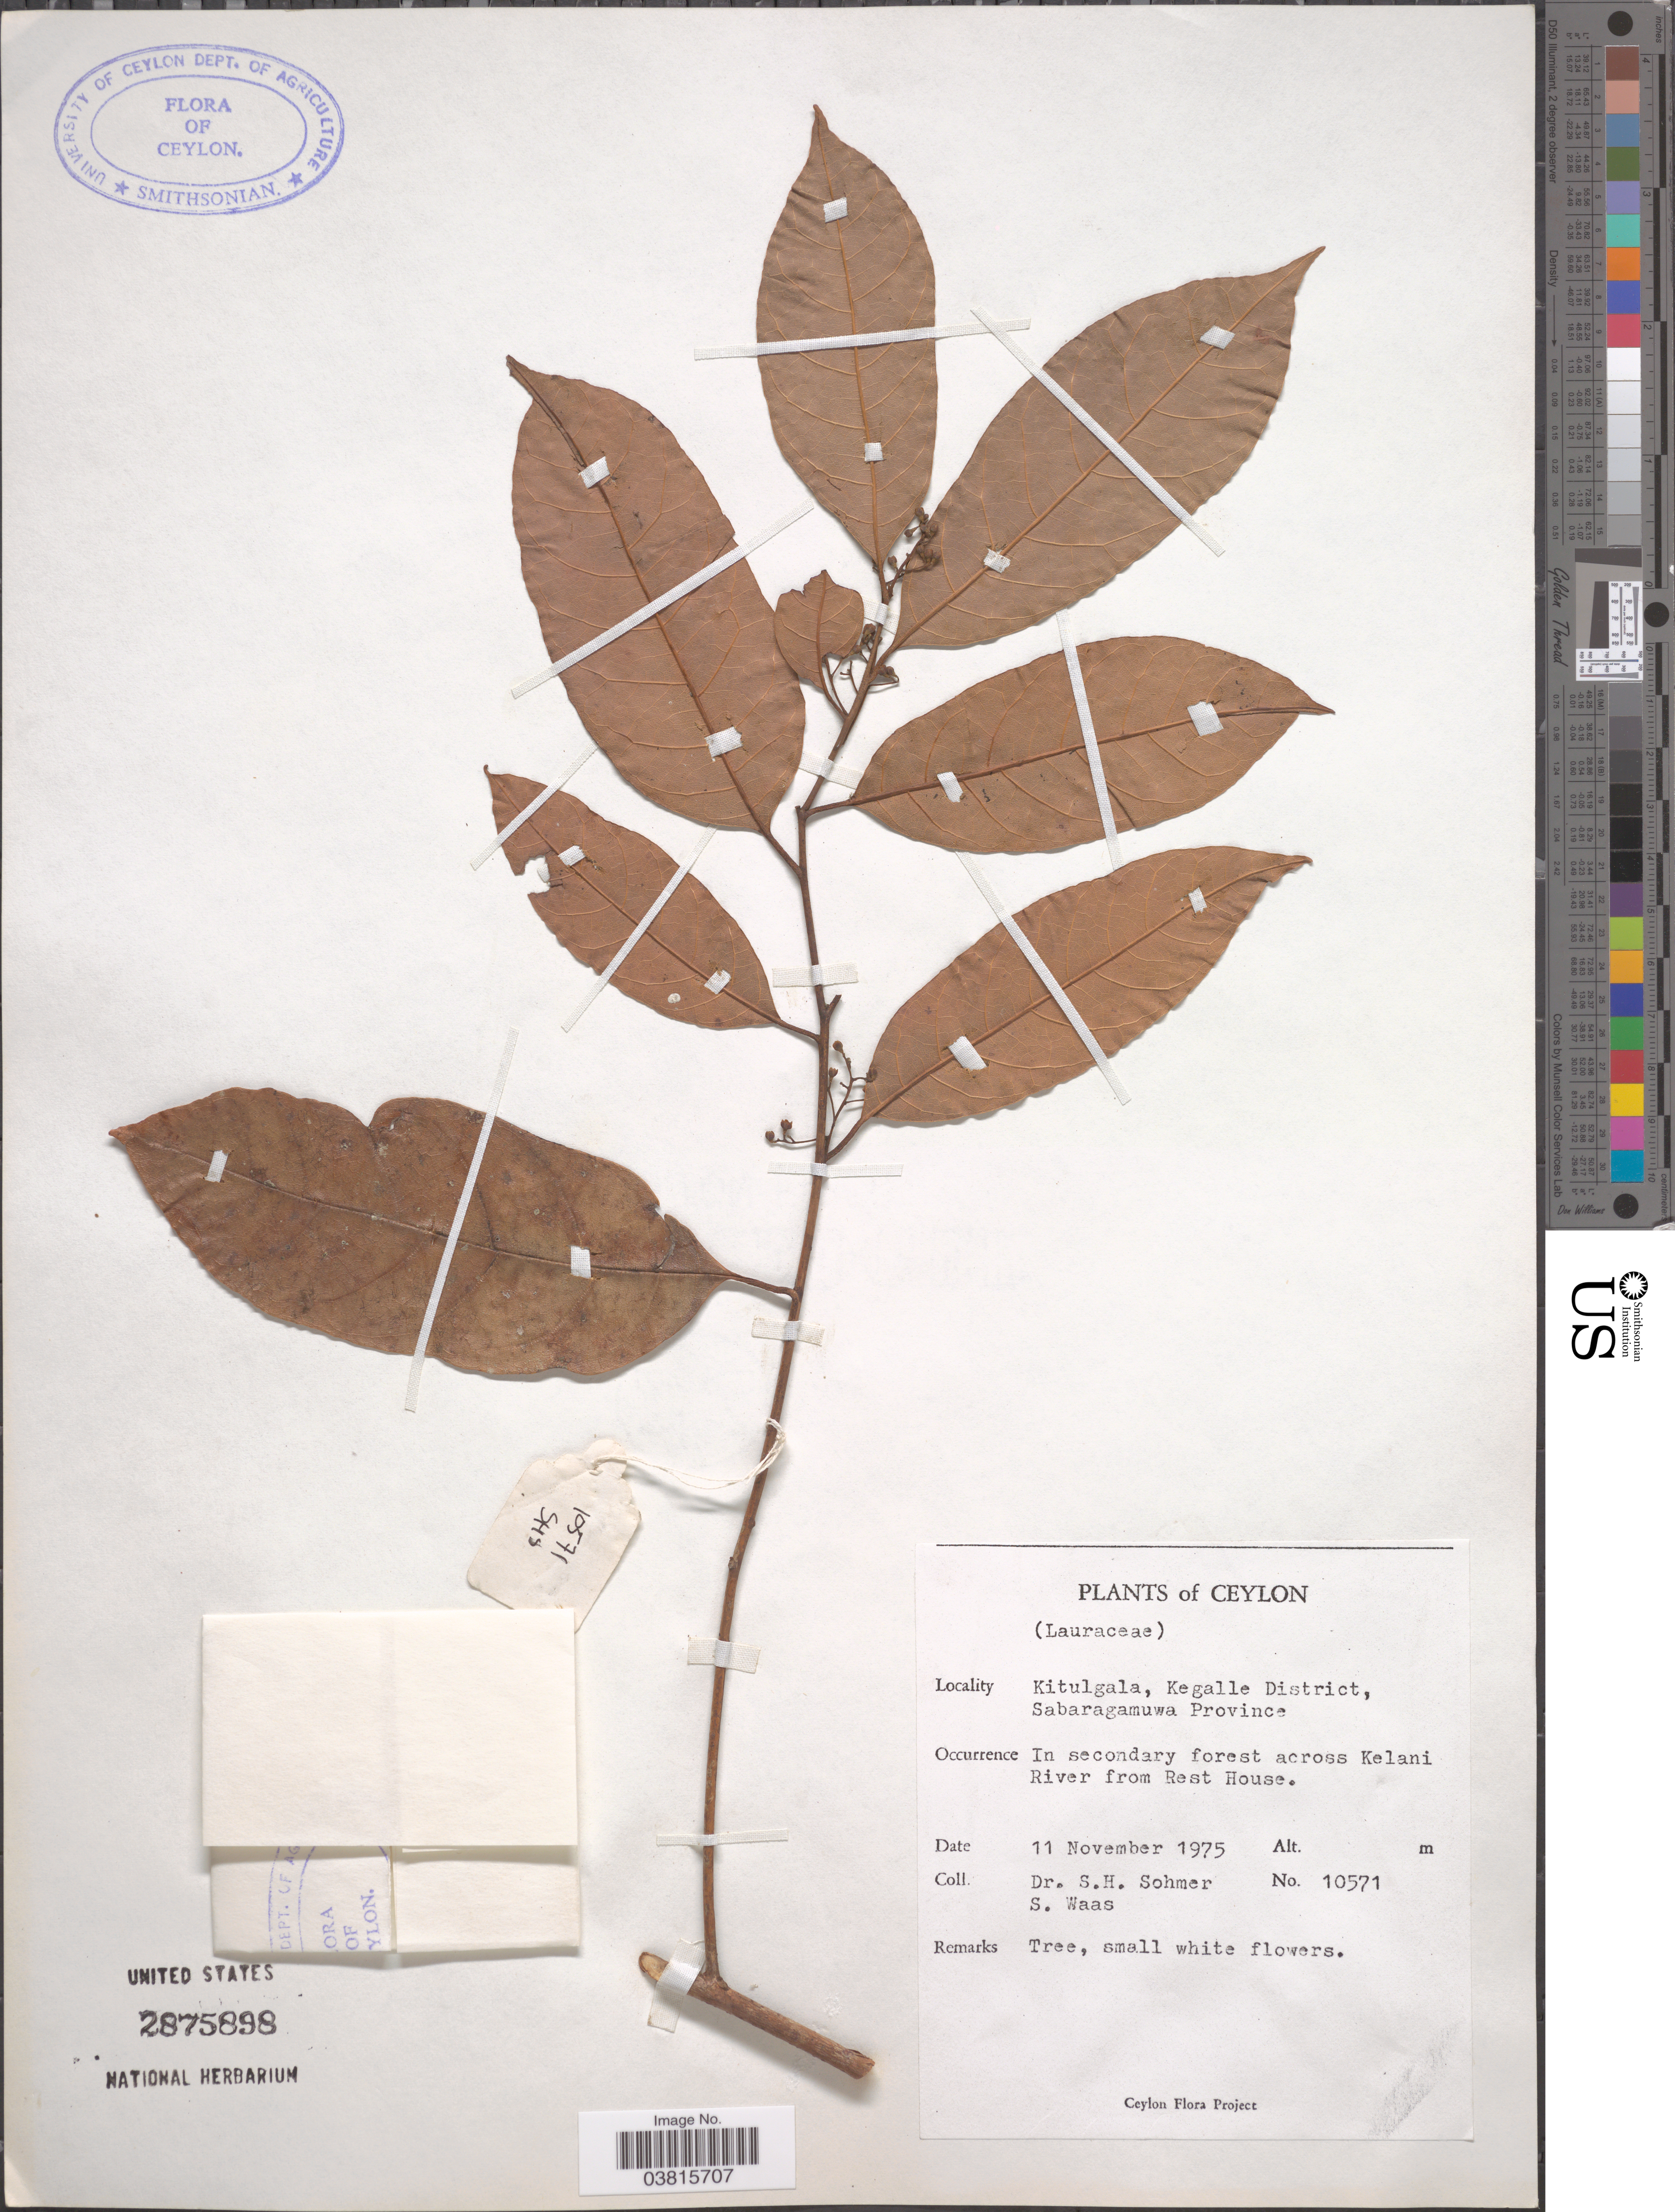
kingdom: Plantae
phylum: Tracheophyta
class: Magnoliopsida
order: Laurales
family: Lauraceae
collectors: S. H. Sohmer & S. Waas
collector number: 10571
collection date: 1975-11-11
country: Sri Lanka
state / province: Sabaragamuwa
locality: Ceylon. Kitulgala, Kegalle District. In secondary forest across Kelani River from Rest House.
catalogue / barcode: US 2875898